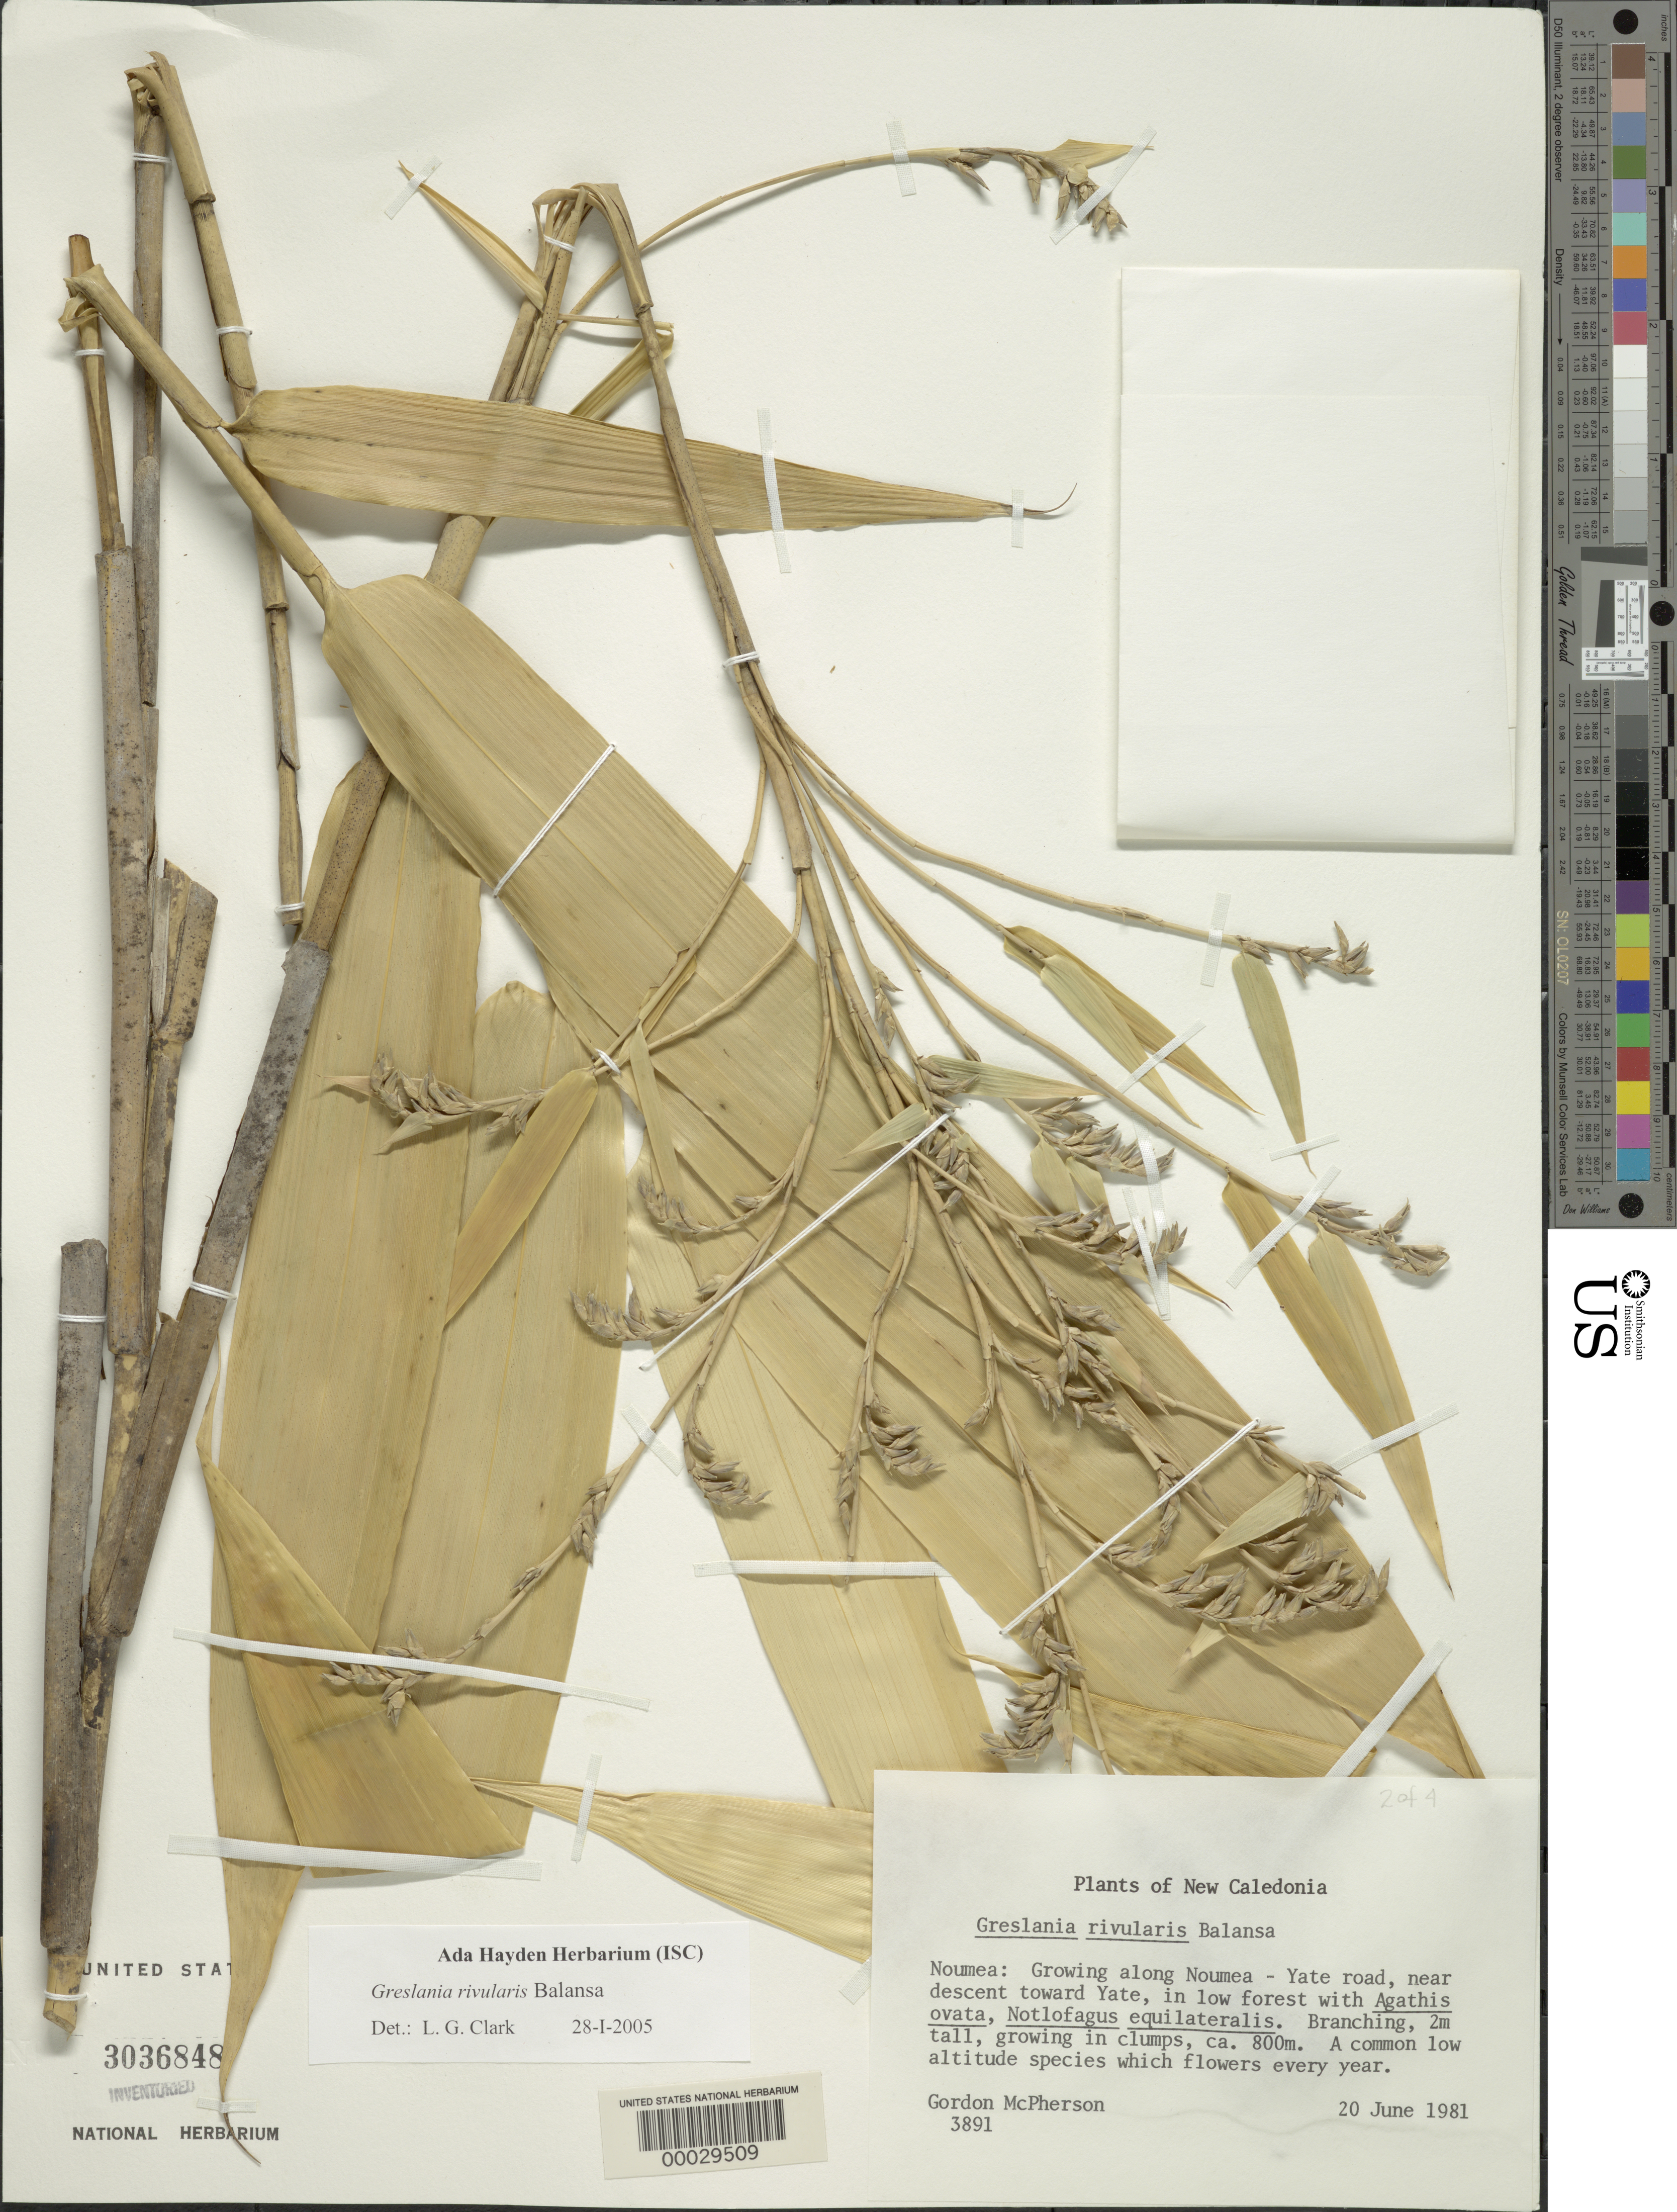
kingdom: Plantae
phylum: Tracheophyta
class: Liliopsida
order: Poales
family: Poaceae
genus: Greslania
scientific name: Greslania rivularis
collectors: G. D. McPherson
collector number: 3891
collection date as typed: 20 Jun 1981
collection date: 1981-06-20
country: New Caledonia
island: New Caledonia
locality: Noumea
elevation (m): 800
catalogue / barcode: US 3036848